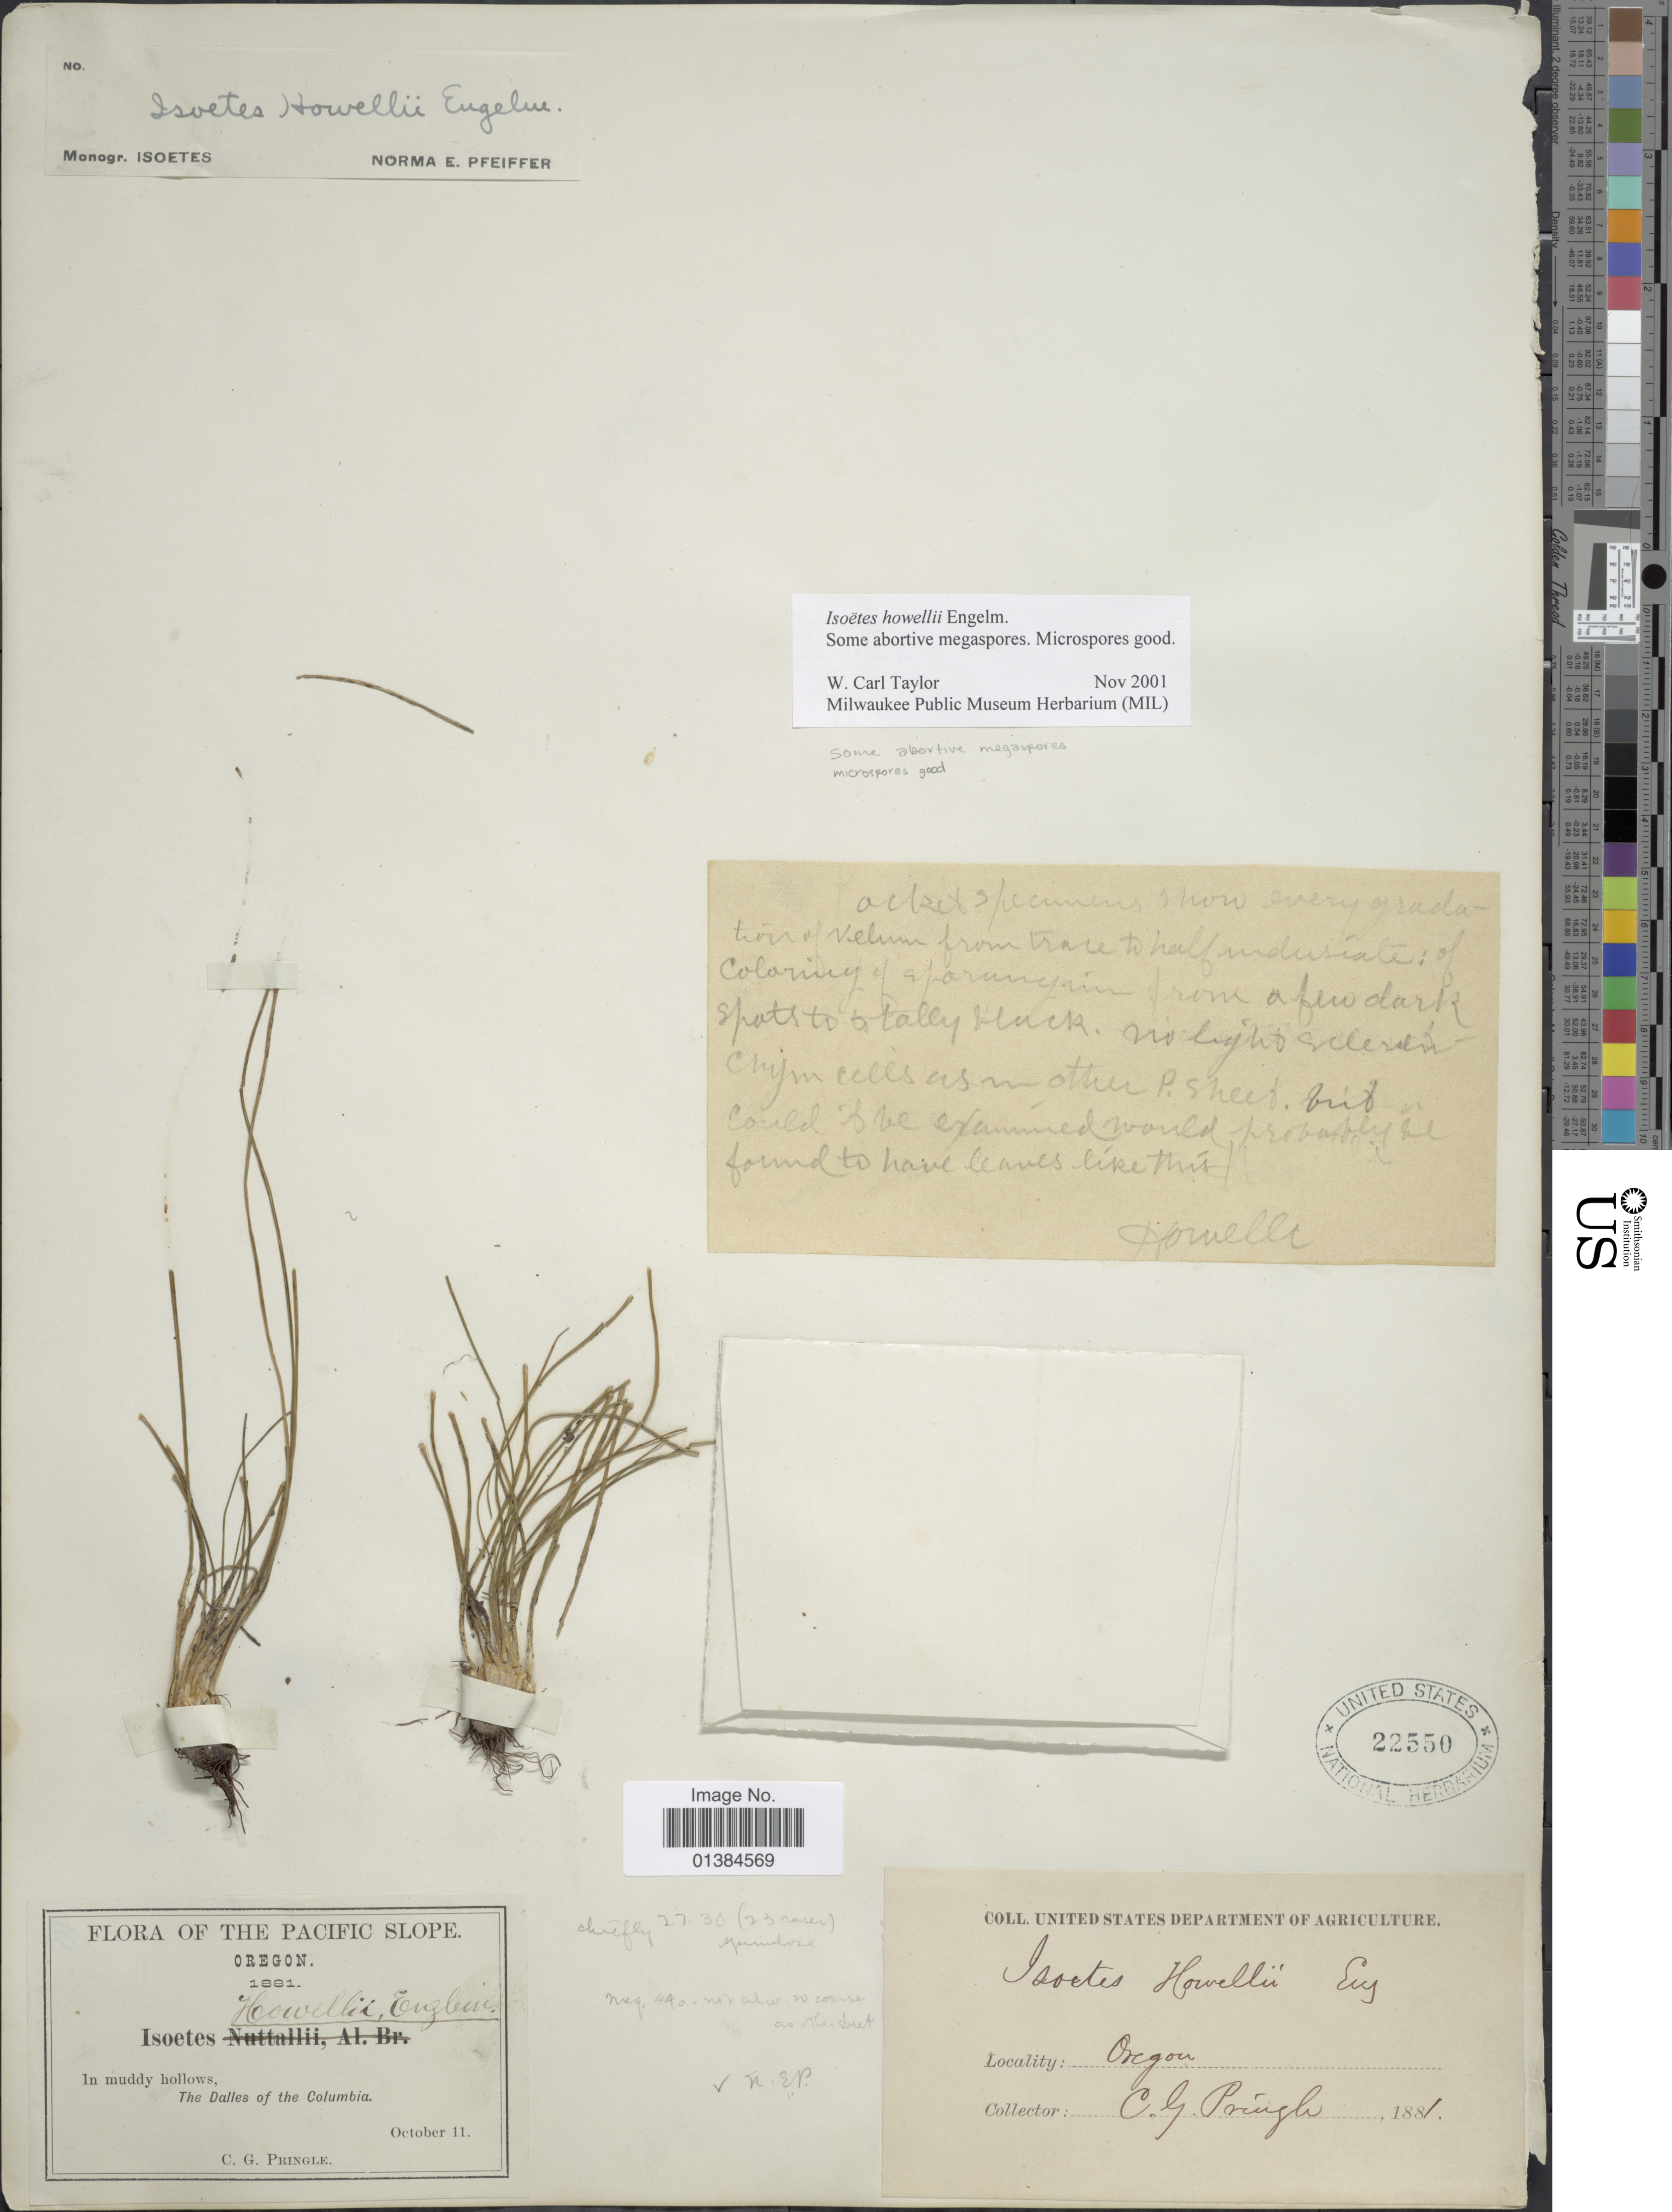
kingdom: Plantae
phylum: Tracheophyta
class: Lycopodiopsida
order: Isoetales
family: Isoetaceae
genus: Isoetes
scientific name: Isoetes howellii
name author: Engelm.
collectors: C. G. Pringle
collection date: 1881-10-11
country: United States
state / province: Oregon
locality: In muddy hollows, The Dalles of the Columbia.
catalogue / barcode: US 22550